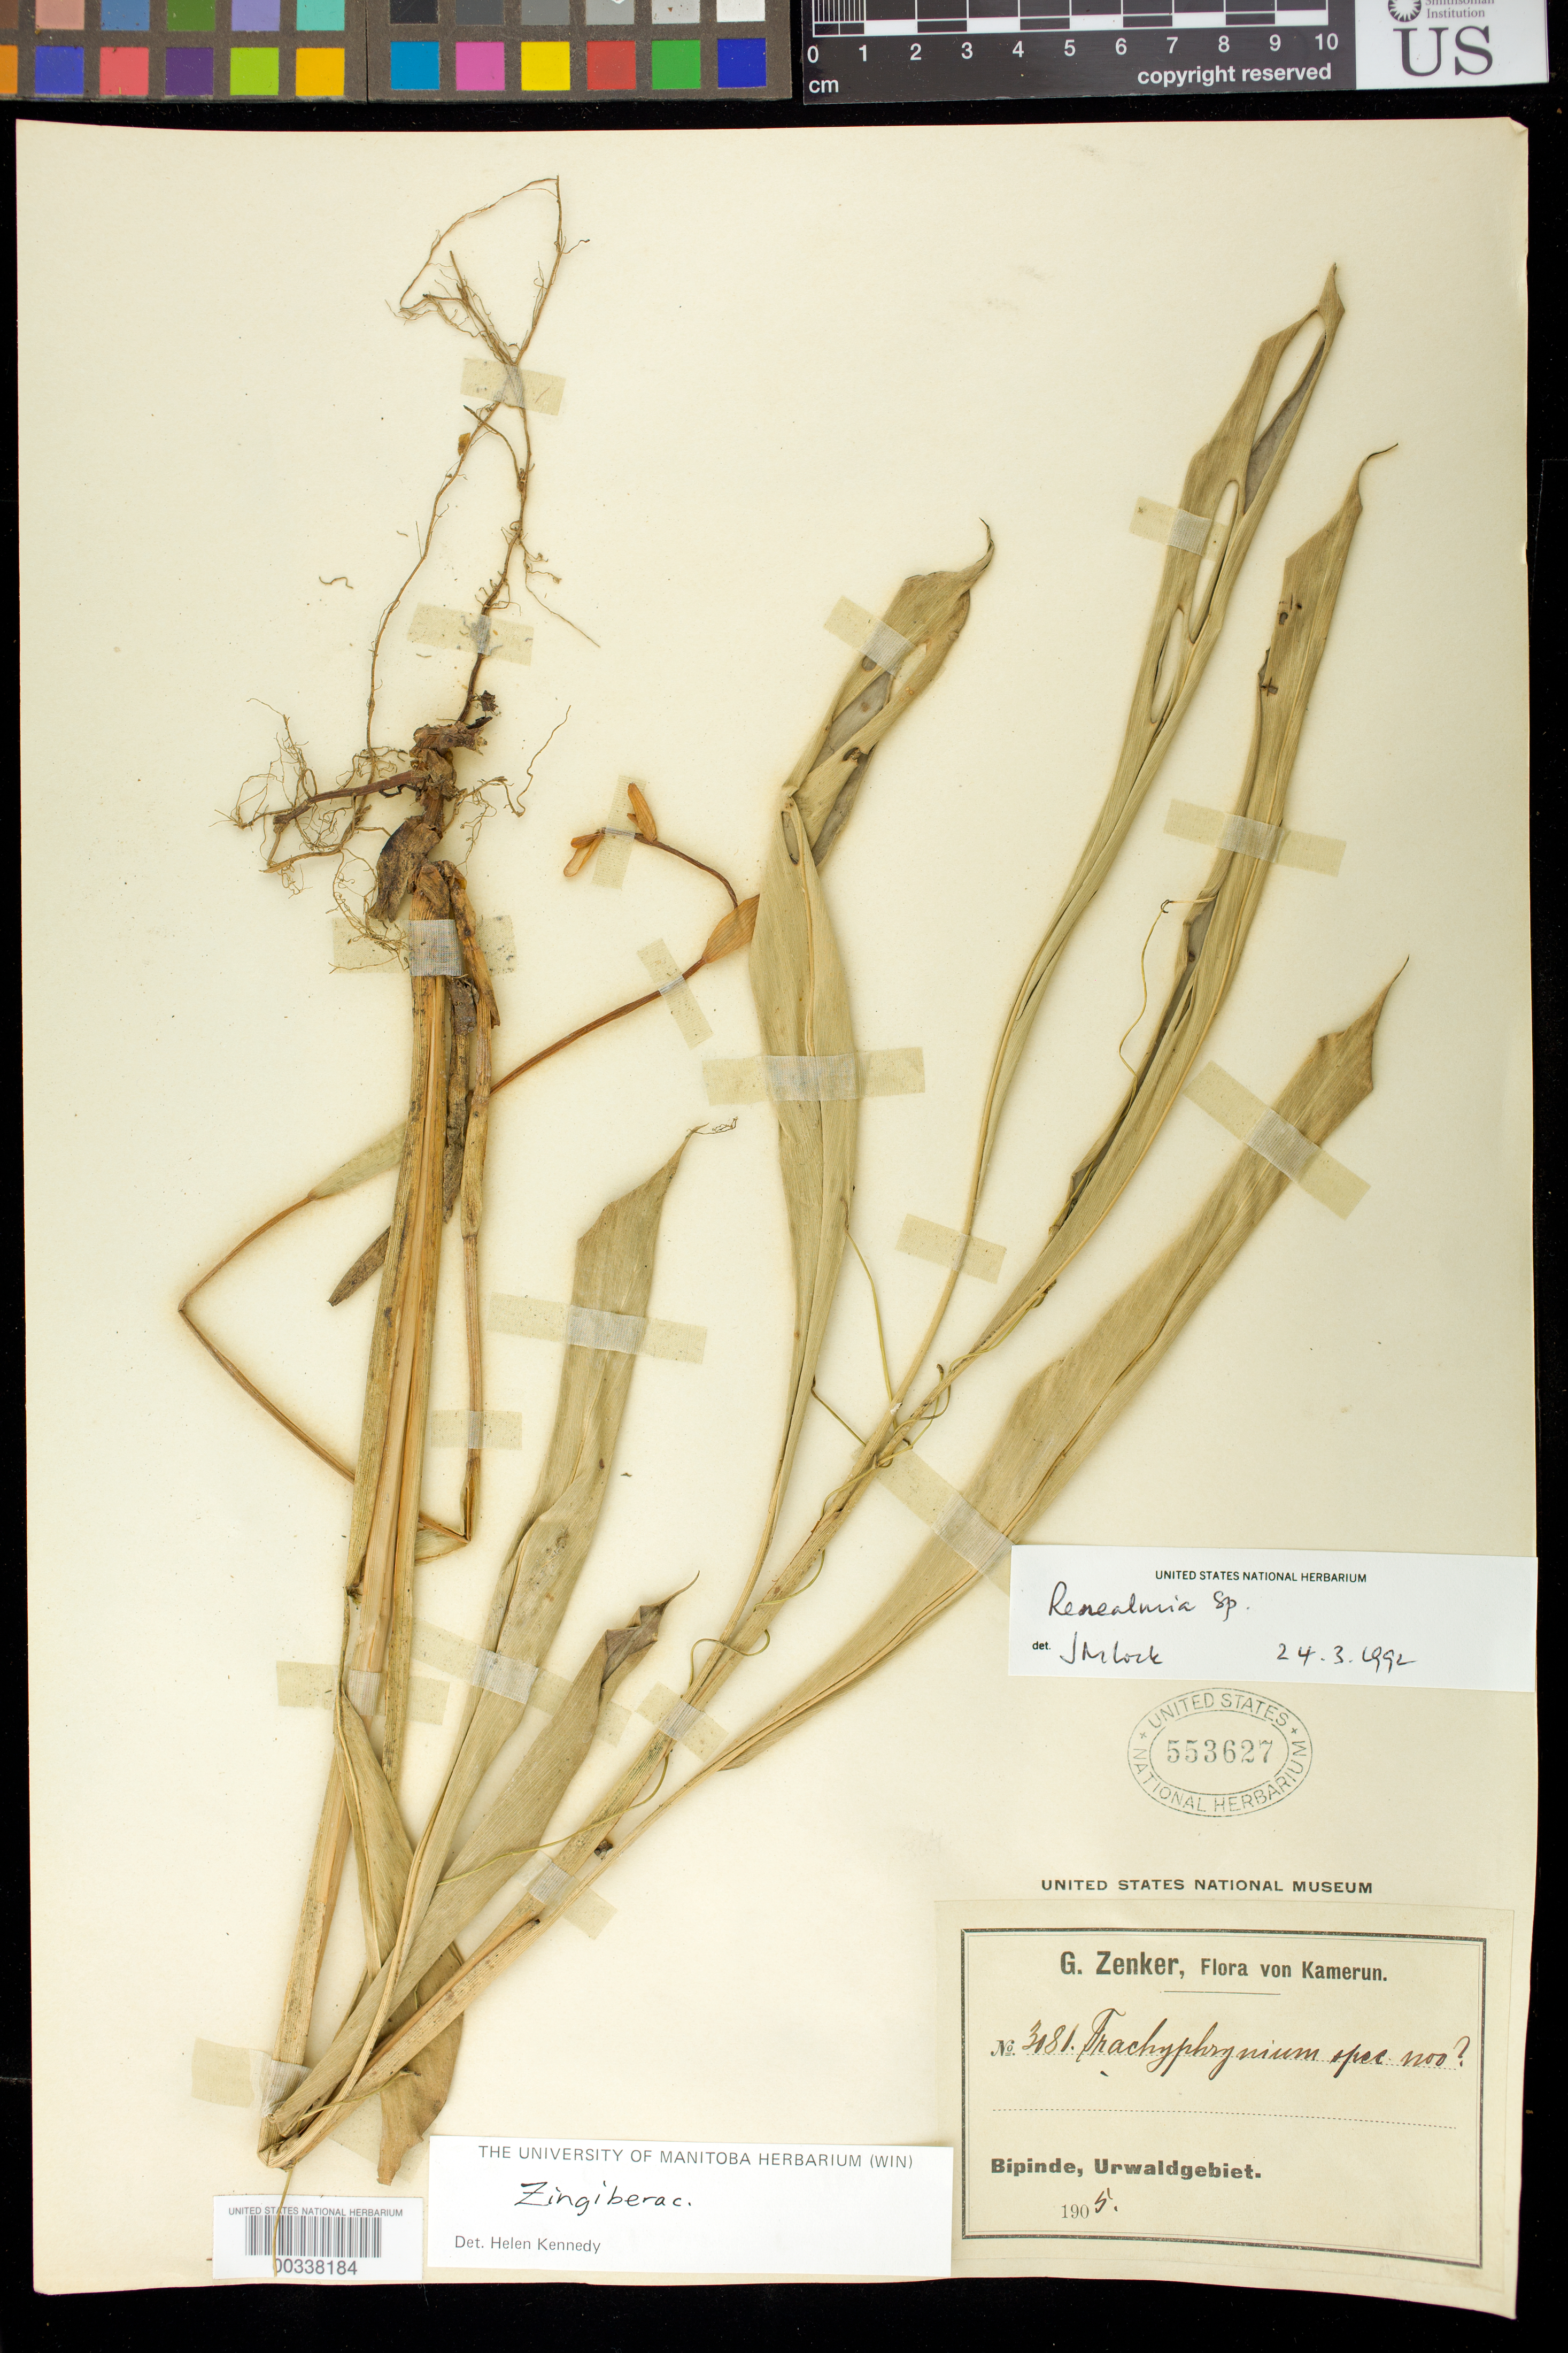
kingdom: Plantae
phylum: Tracheophyta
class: Liliopsida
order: Zingiberales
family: Zingiberaceae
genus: Renealmia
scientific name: Renealmia sp.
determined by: Kennedy, Helen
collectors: G. A. Zenker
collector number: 3081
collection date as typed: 1905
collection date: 1905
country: Cameroon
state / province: Sud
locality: Bipinde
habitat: Urwaldgebiet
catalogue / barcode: US 553627